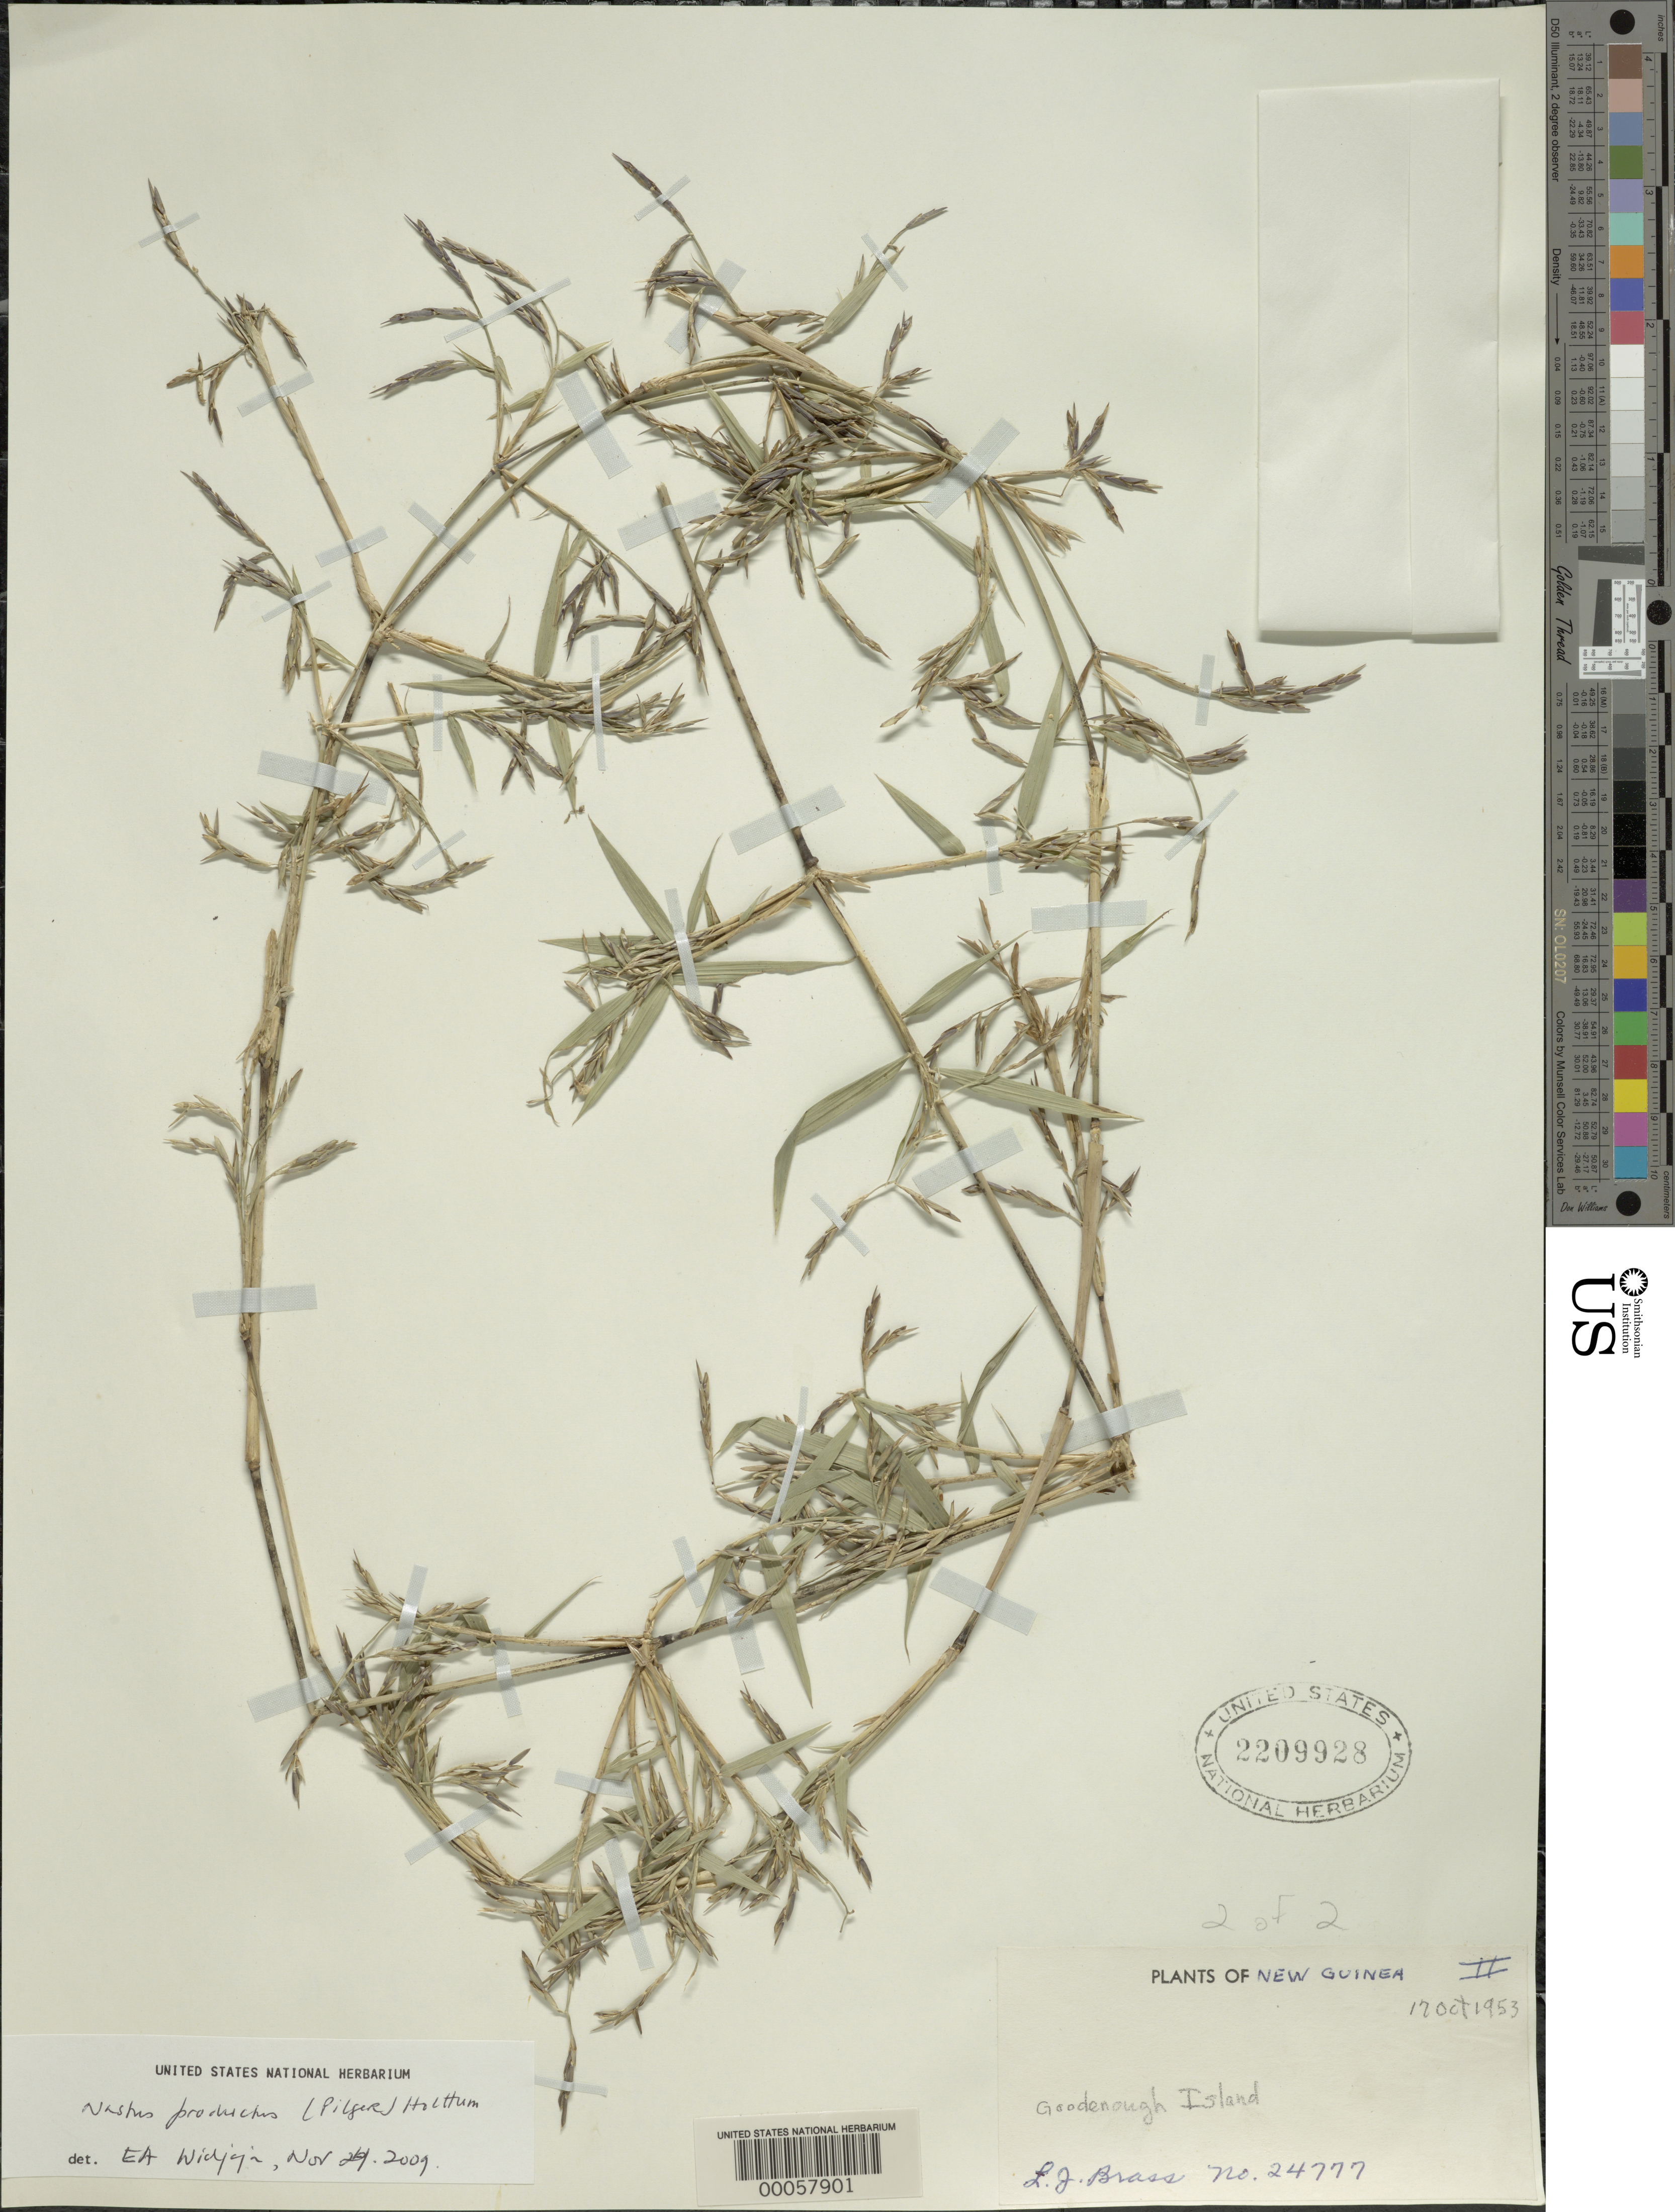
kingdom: Plantae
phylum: Tracheophyta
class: Liliopsida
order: Poales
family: Poaceae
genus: Nastus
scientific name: Nastus productus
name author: (Pilg.) Holttum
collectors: L. J. Brass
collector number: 24777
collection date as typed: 17 Oct 1953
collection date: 1953-10-17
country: Papua New Guinea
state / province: Milne Bay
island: Goodenough (Morata)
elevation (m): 1600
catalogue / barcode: US 2209928